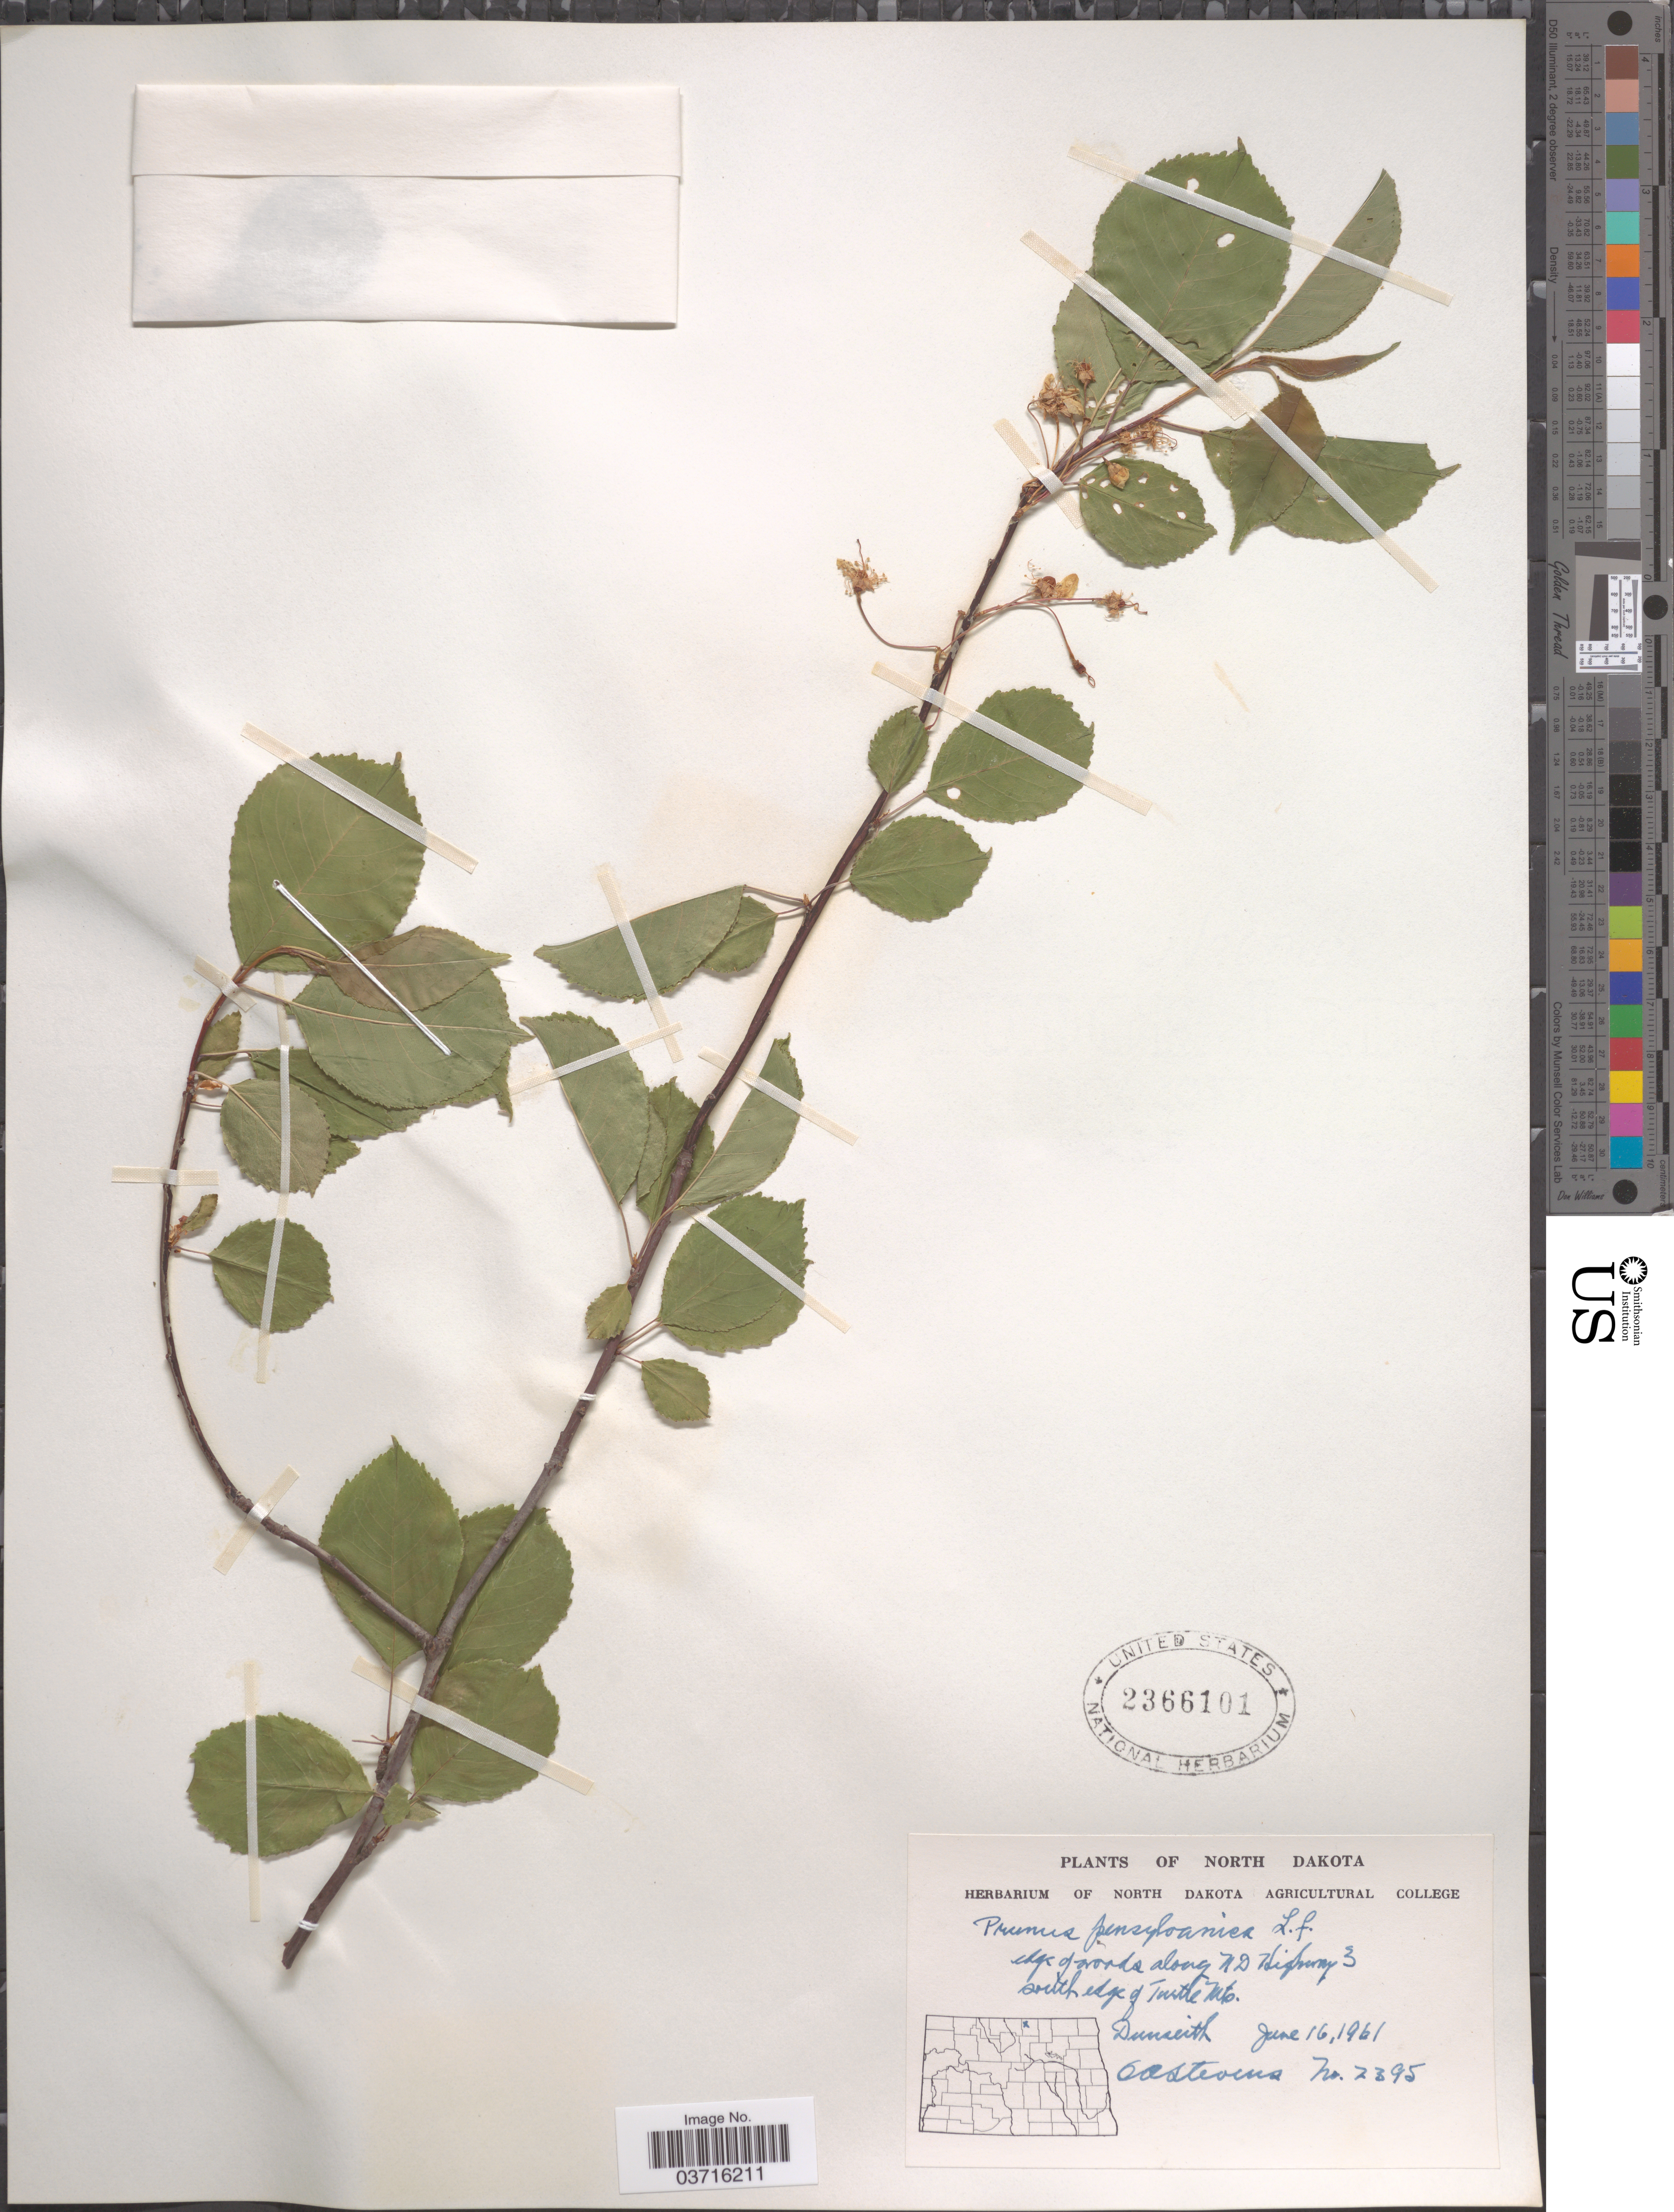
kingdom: Plantae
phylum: Tracheophyta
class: Magnoliopsida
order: Rosales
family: Rosaceae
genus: Prunus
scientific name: Prunus pensylvanica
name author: L. f.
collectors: O. A. Stevens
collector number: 2395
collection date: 1961-06-16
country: United States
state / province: North Dakota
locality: Edge of roads along N D Highway 3, south edge of Turtle Mts. Dunseith.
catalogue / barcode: US 2366101